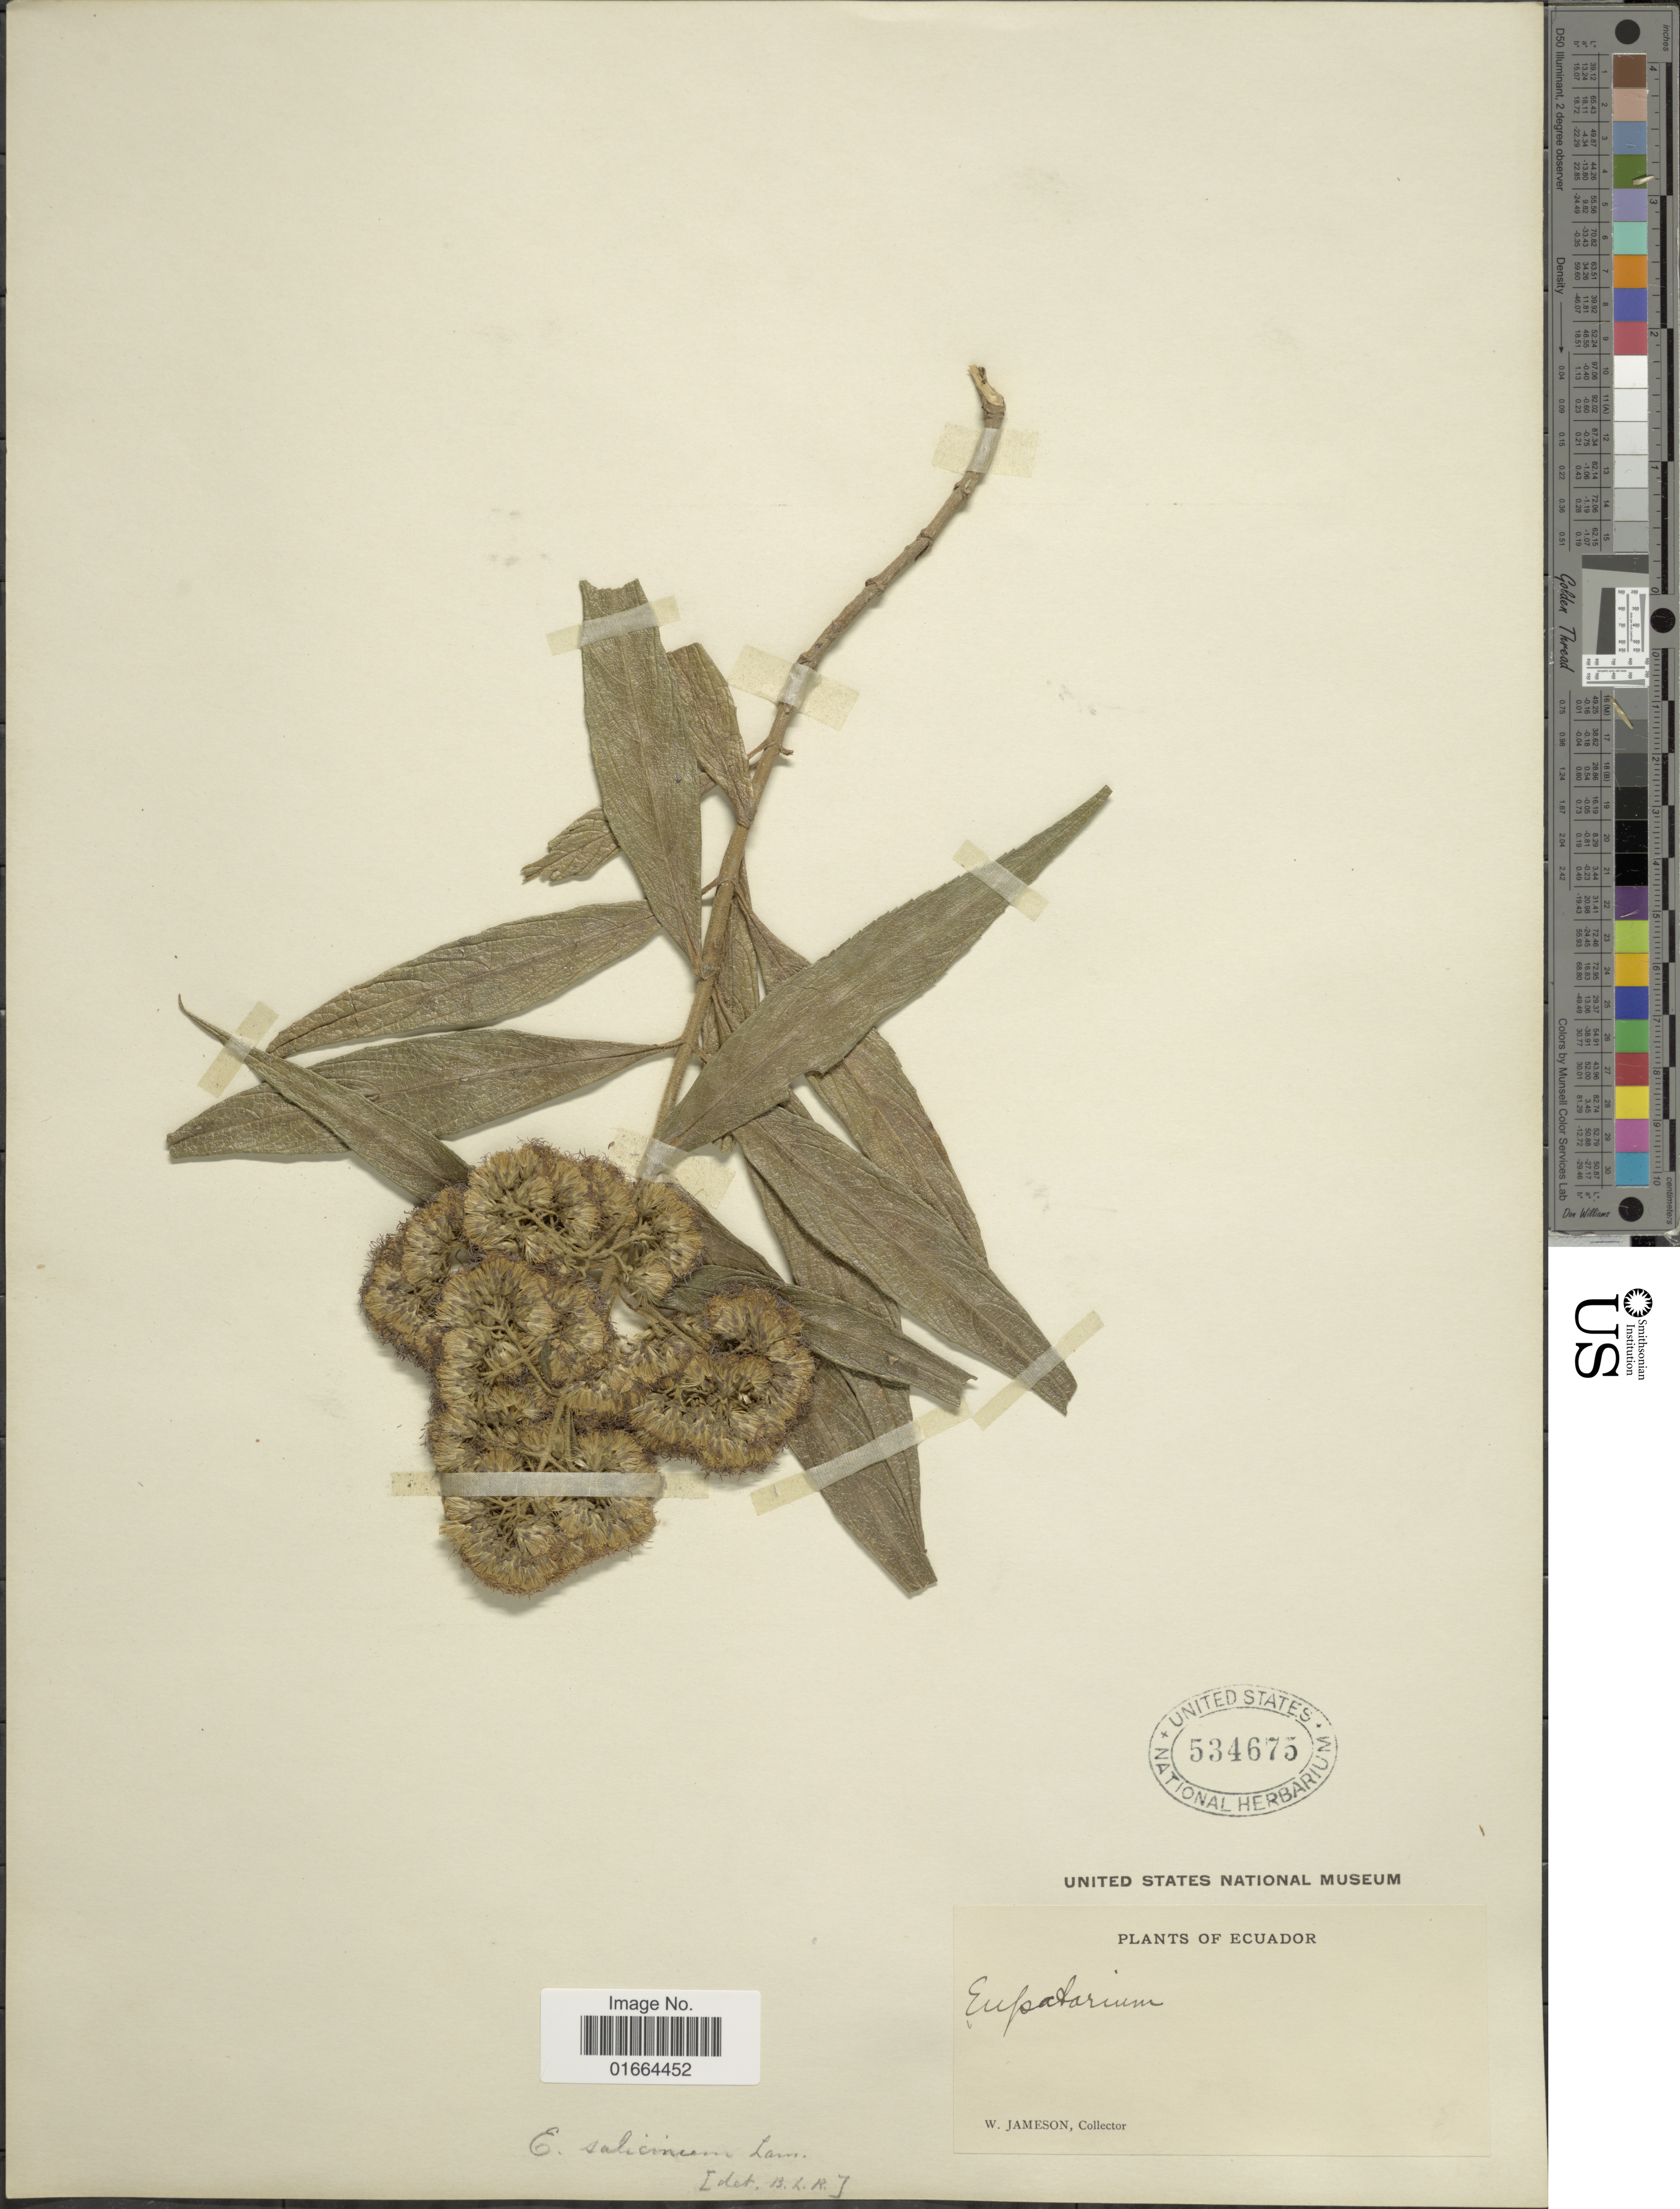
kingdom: Plantae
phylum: Tracheophyta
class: Magnoliopsida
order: Asterales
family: Asteraceae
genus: Badilloa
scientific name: Badilloa salicina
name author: (Lam.) R.M. King & H. Rob.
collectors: W. Jameson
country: Ecuador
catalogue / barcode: US 534675